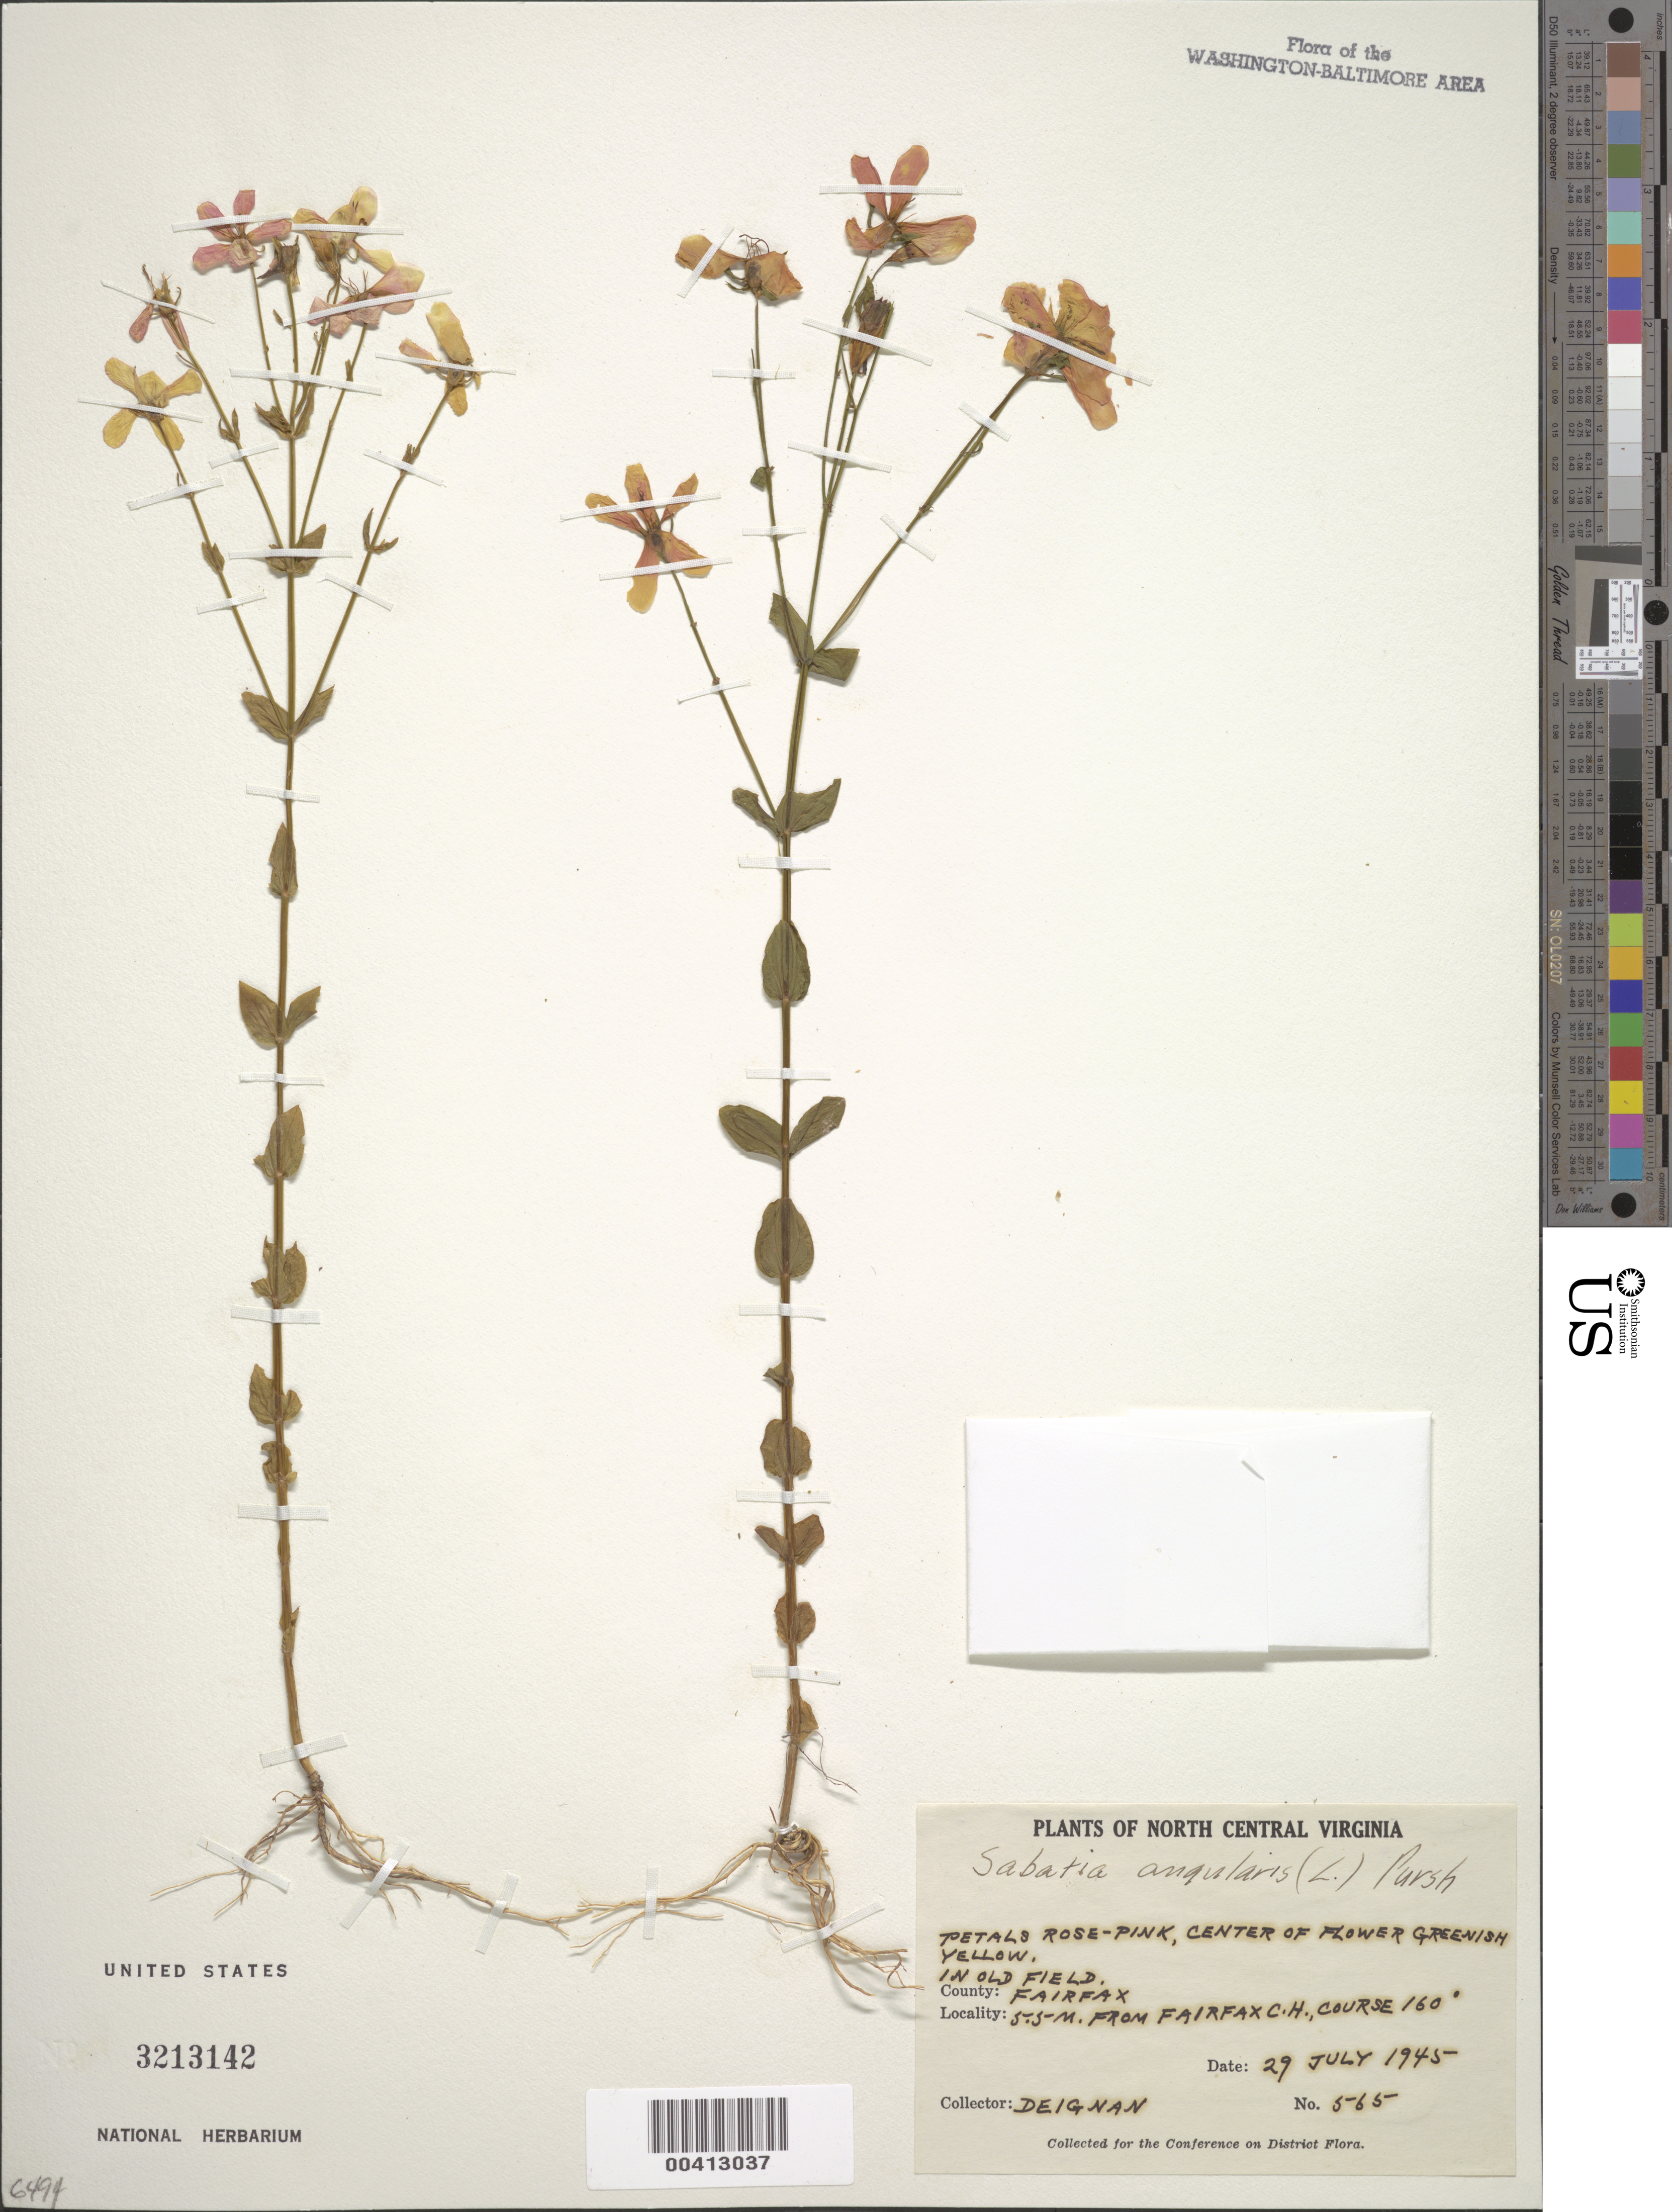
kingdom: Plantae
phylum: Tracheophyta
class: Magnoliopsida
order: Gentianales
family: Gentianaceae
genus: Sabatia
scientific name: Sabatia angularis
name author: (L.) Pursh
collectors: H. Deignan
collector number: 565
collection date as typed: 29 Jul 1945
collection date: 1945-07-29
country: United States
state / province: Virginia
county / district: Fairfax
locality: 5.5 miles from Fairfax County Courthouse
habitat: In old field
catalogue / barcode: US 3213142